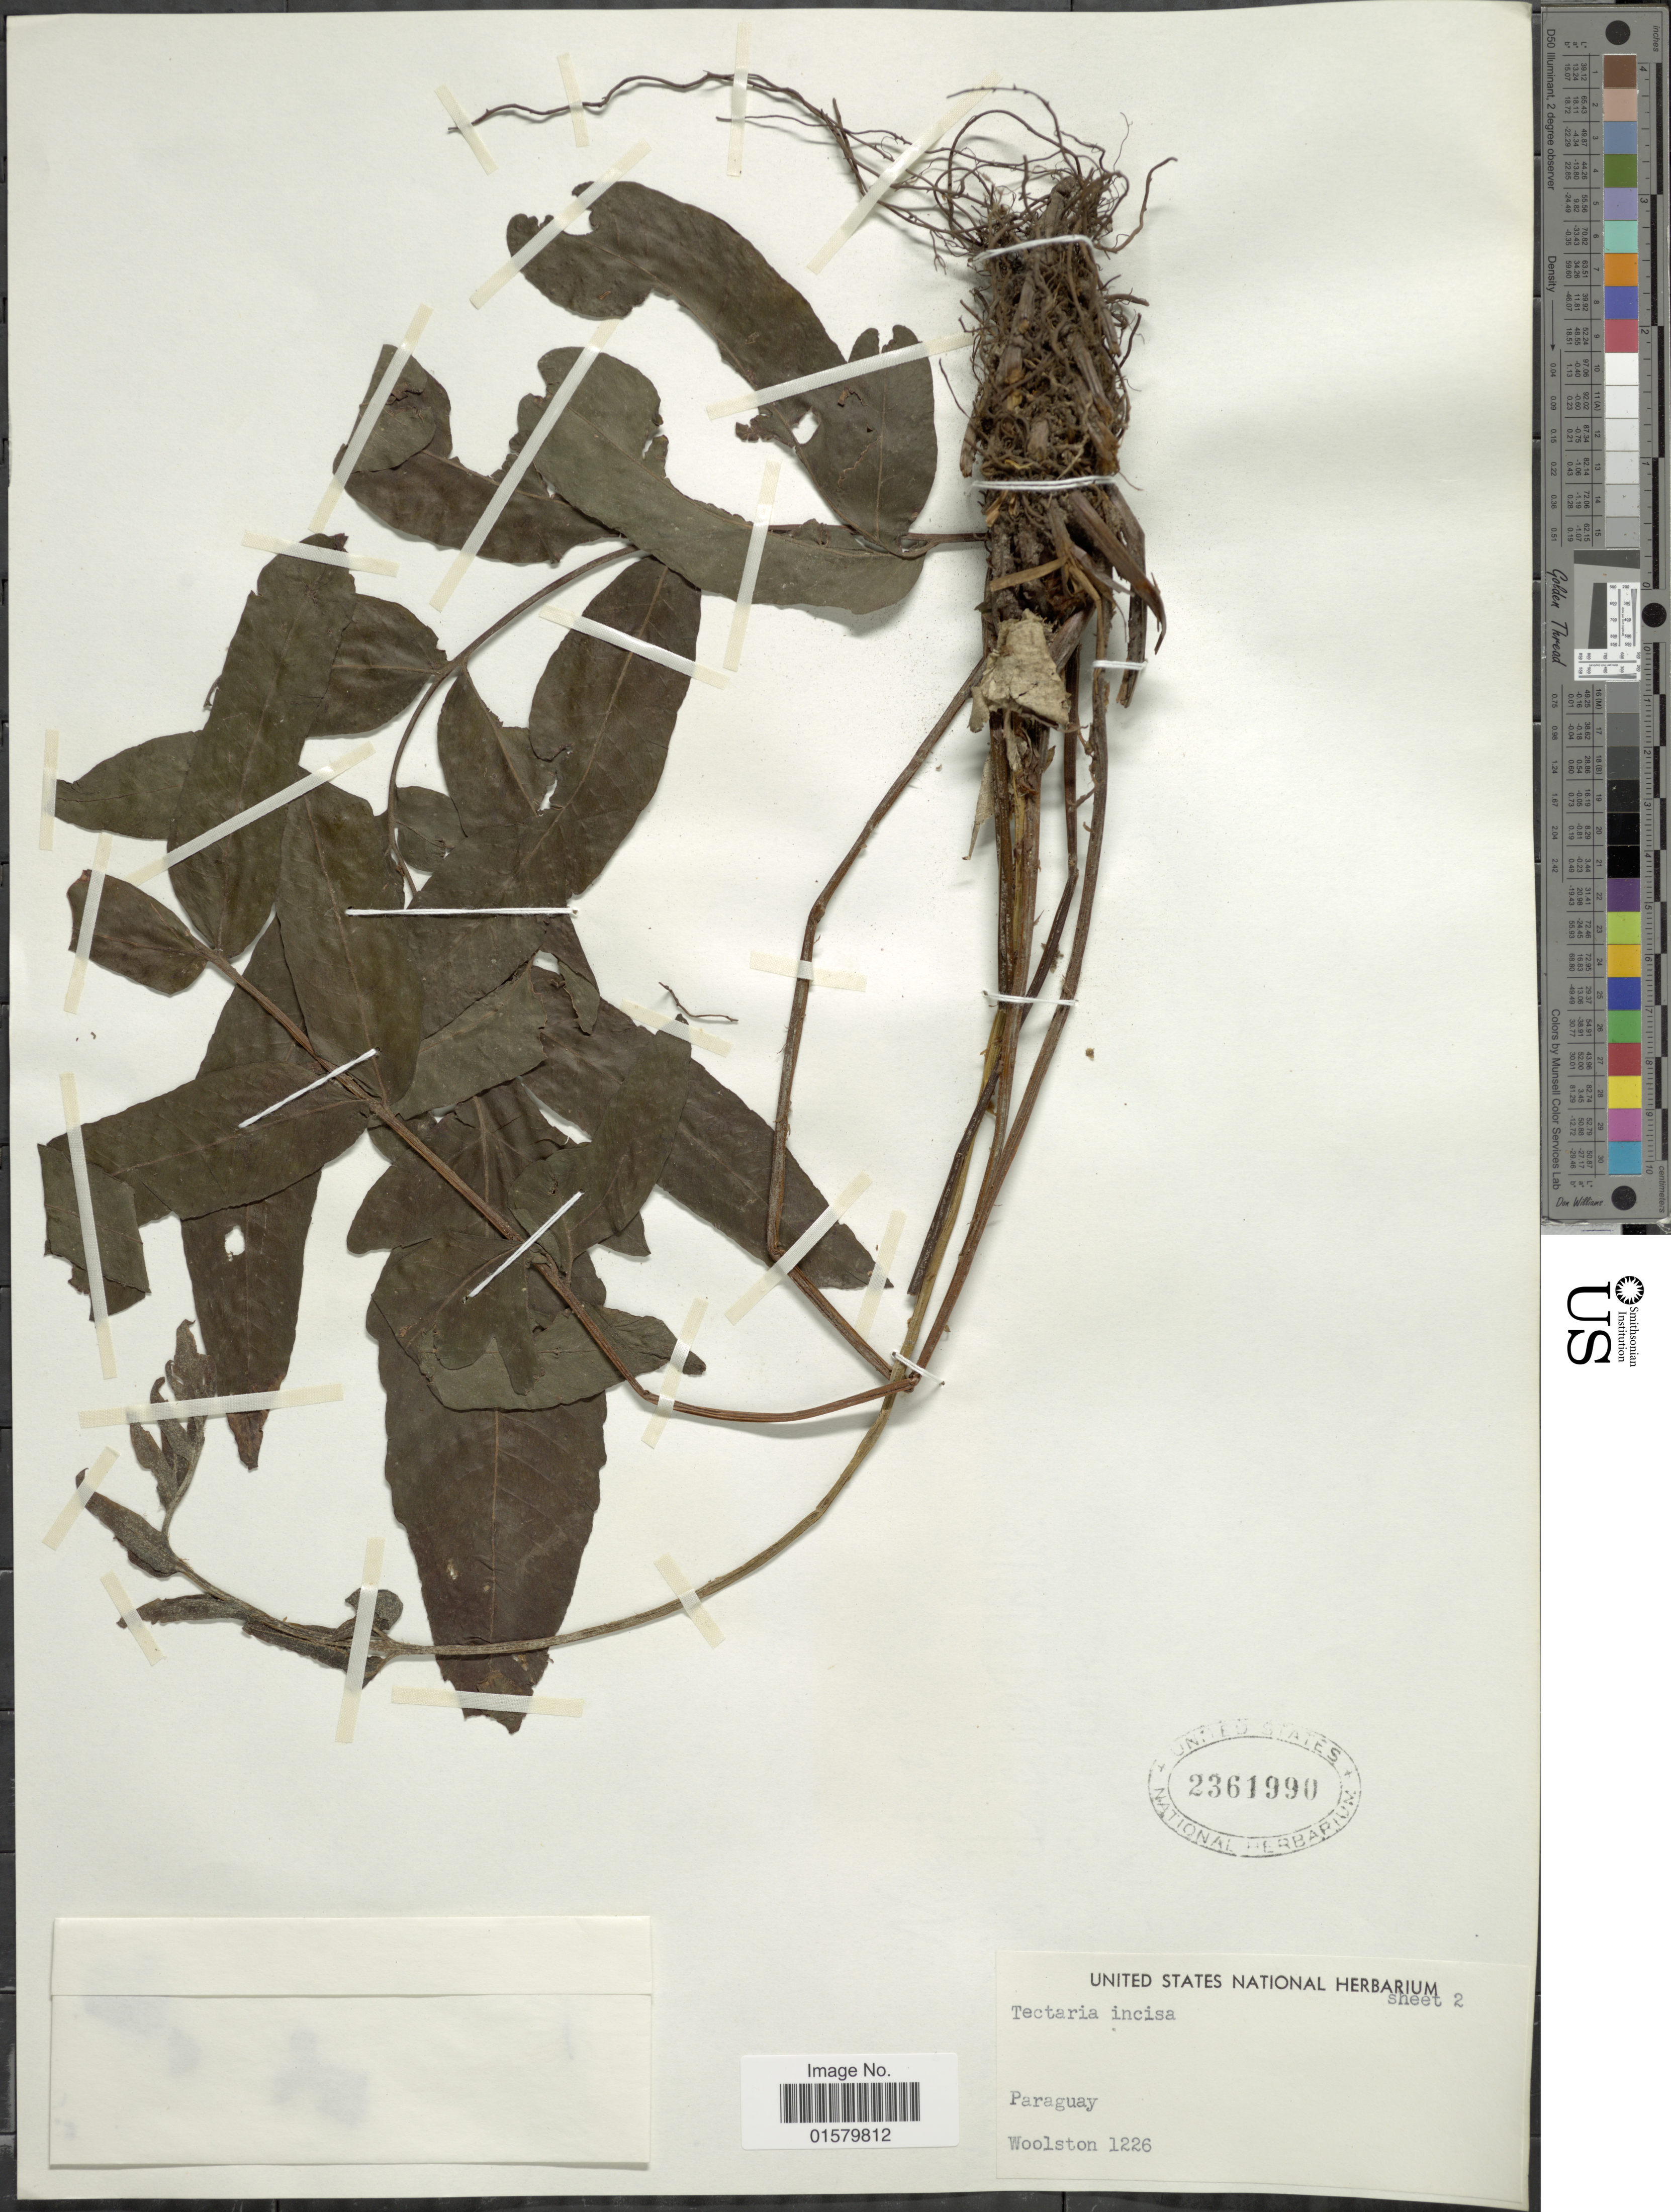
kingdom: Plantae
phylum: Tracheophyta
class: Polypodiopsida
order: Polypodiales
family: Tectariaceae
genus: Tectaria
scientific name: Tectaria incisa var. incisa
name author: Cav.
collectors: Woolston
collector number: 1226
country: Paraguay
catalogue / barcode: US 2361990